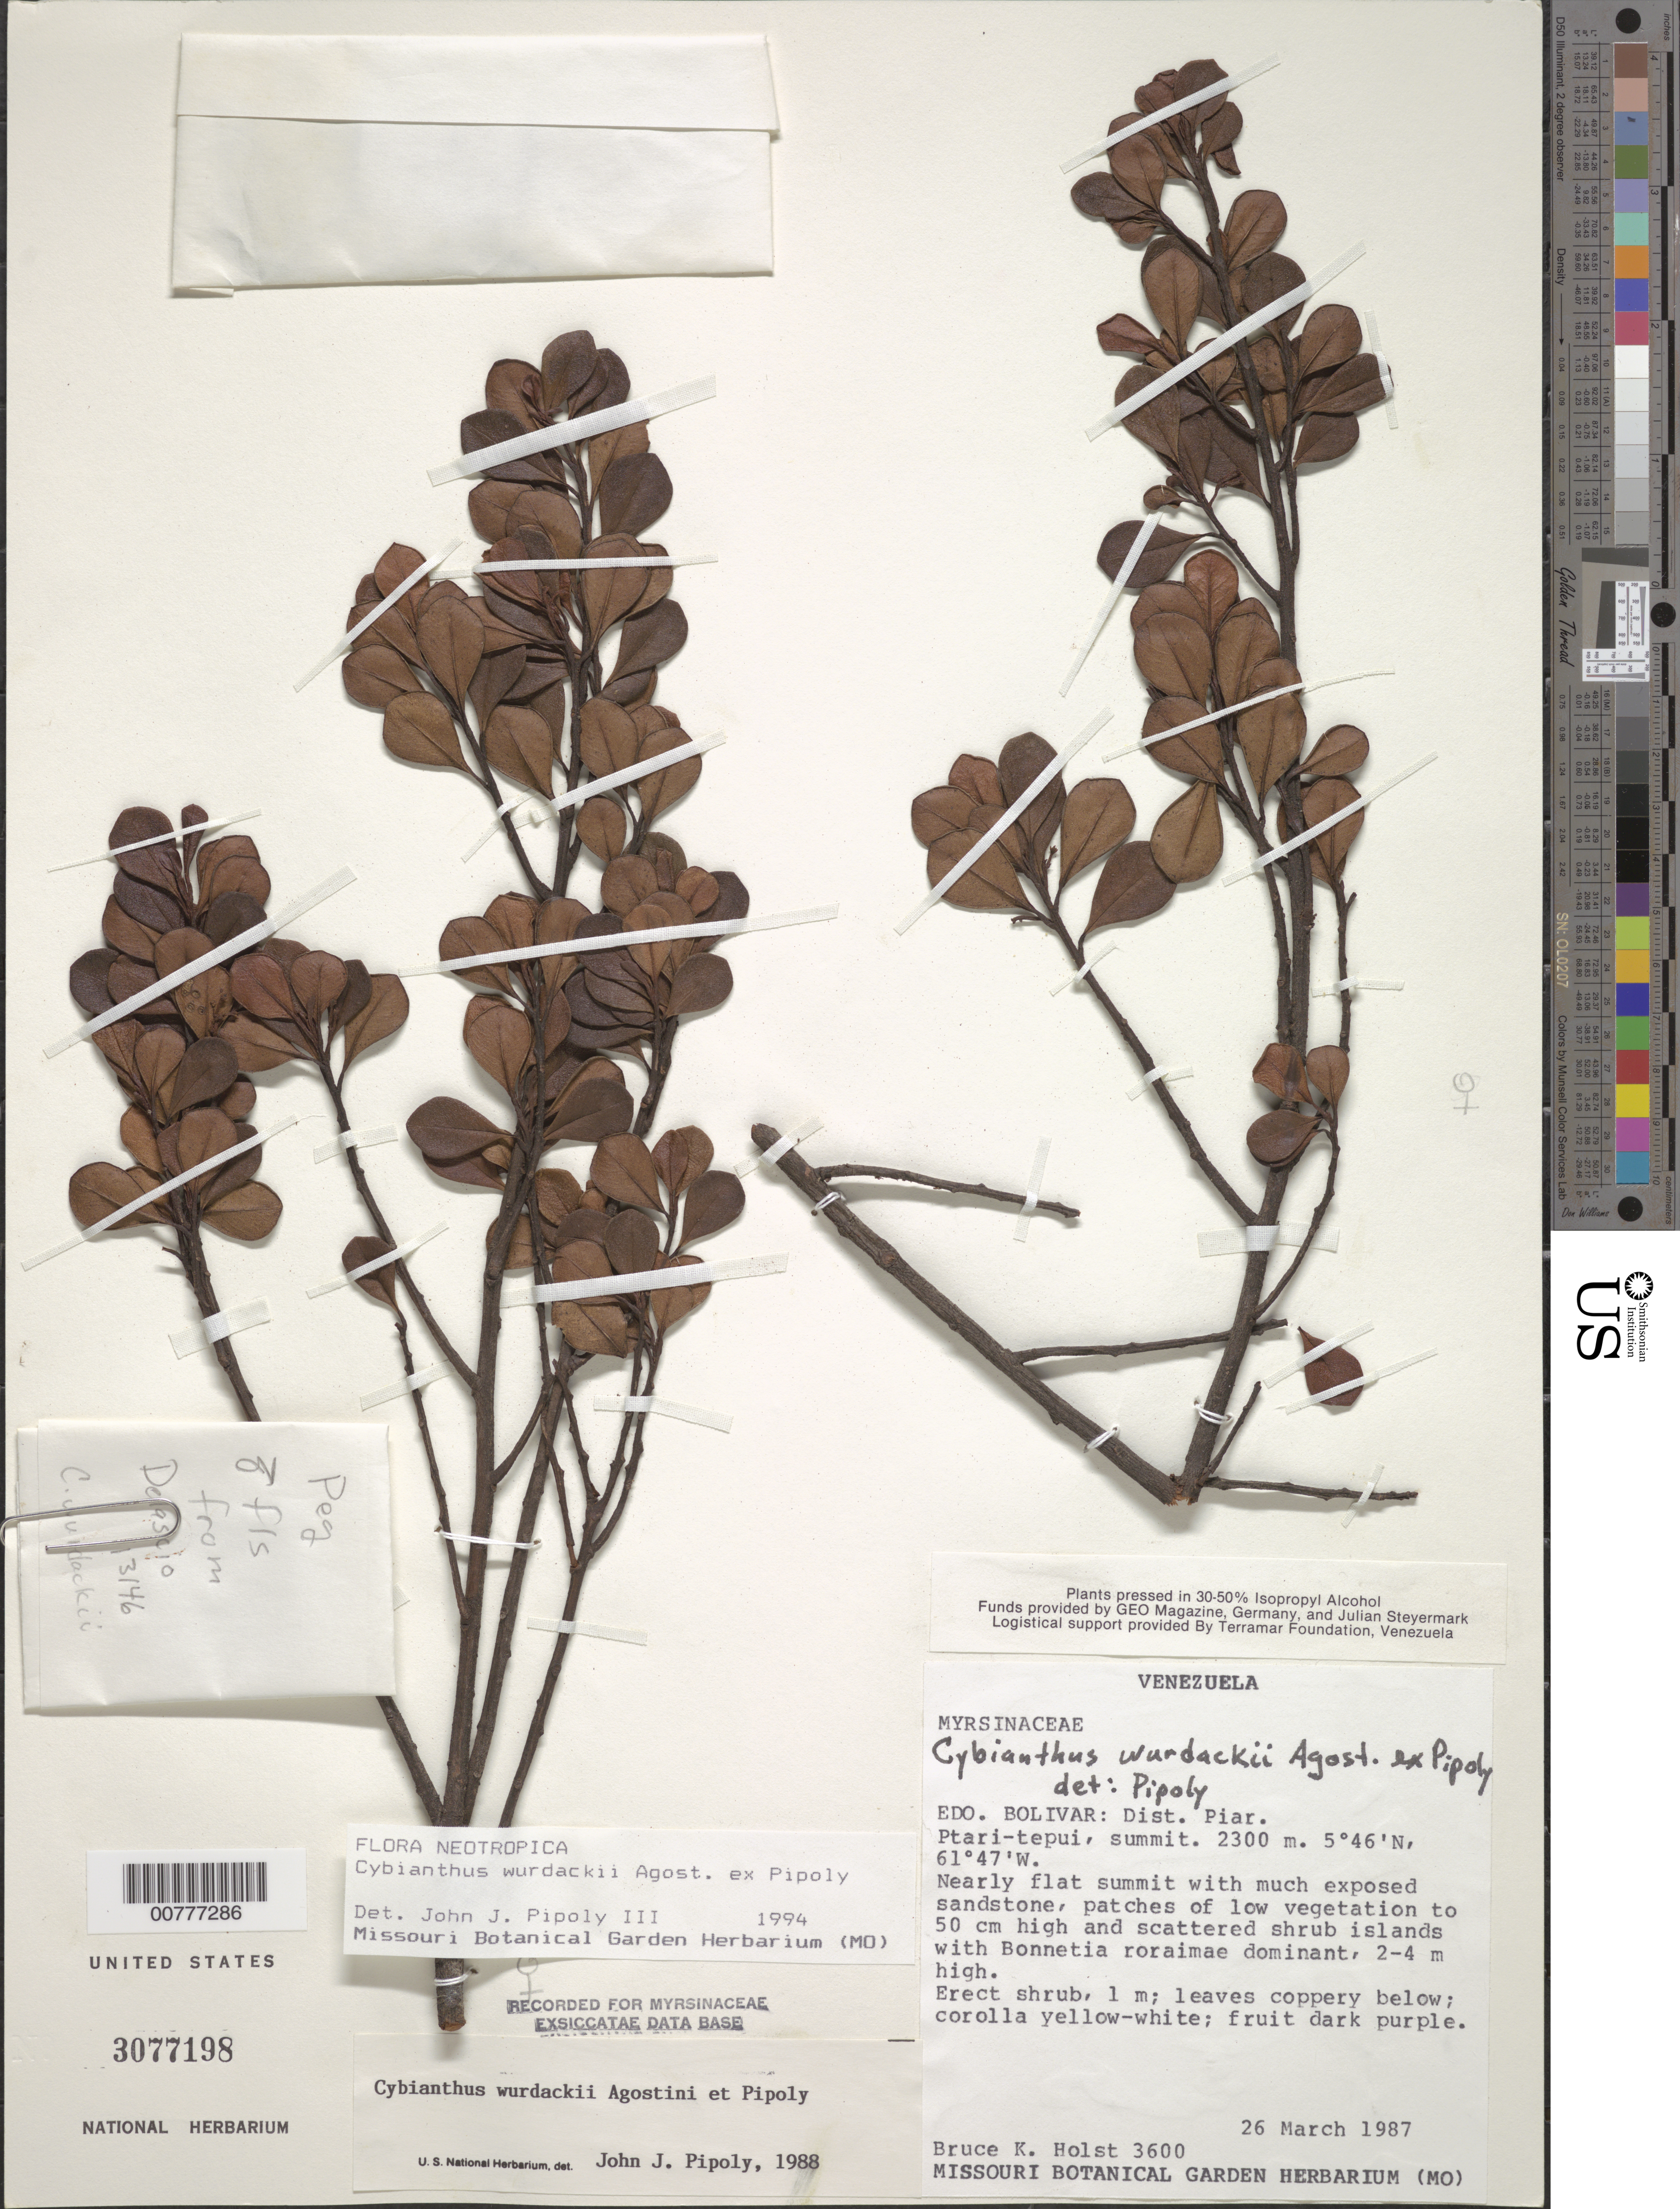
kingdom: Plantae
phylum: Tracheophyta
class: Magnoliopsida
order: Ericales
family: Primulaceae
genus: Cybianthus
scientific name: Cybianthus wurdackii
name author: G. Agostini ex Pipoly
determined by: Pipoly, J. J., III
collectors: B. Holst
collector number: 3600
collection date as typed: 26-Mar-87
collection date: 1987-03-26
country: Venezuela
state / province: Bolívar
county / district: Piar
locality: Ptari-tepuí, summit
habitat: Nearly flat summit with much exposed sandstone, patches of low vegetation to 50cm high and scattered shrub islands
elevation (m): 2300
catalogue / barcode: US 3077198